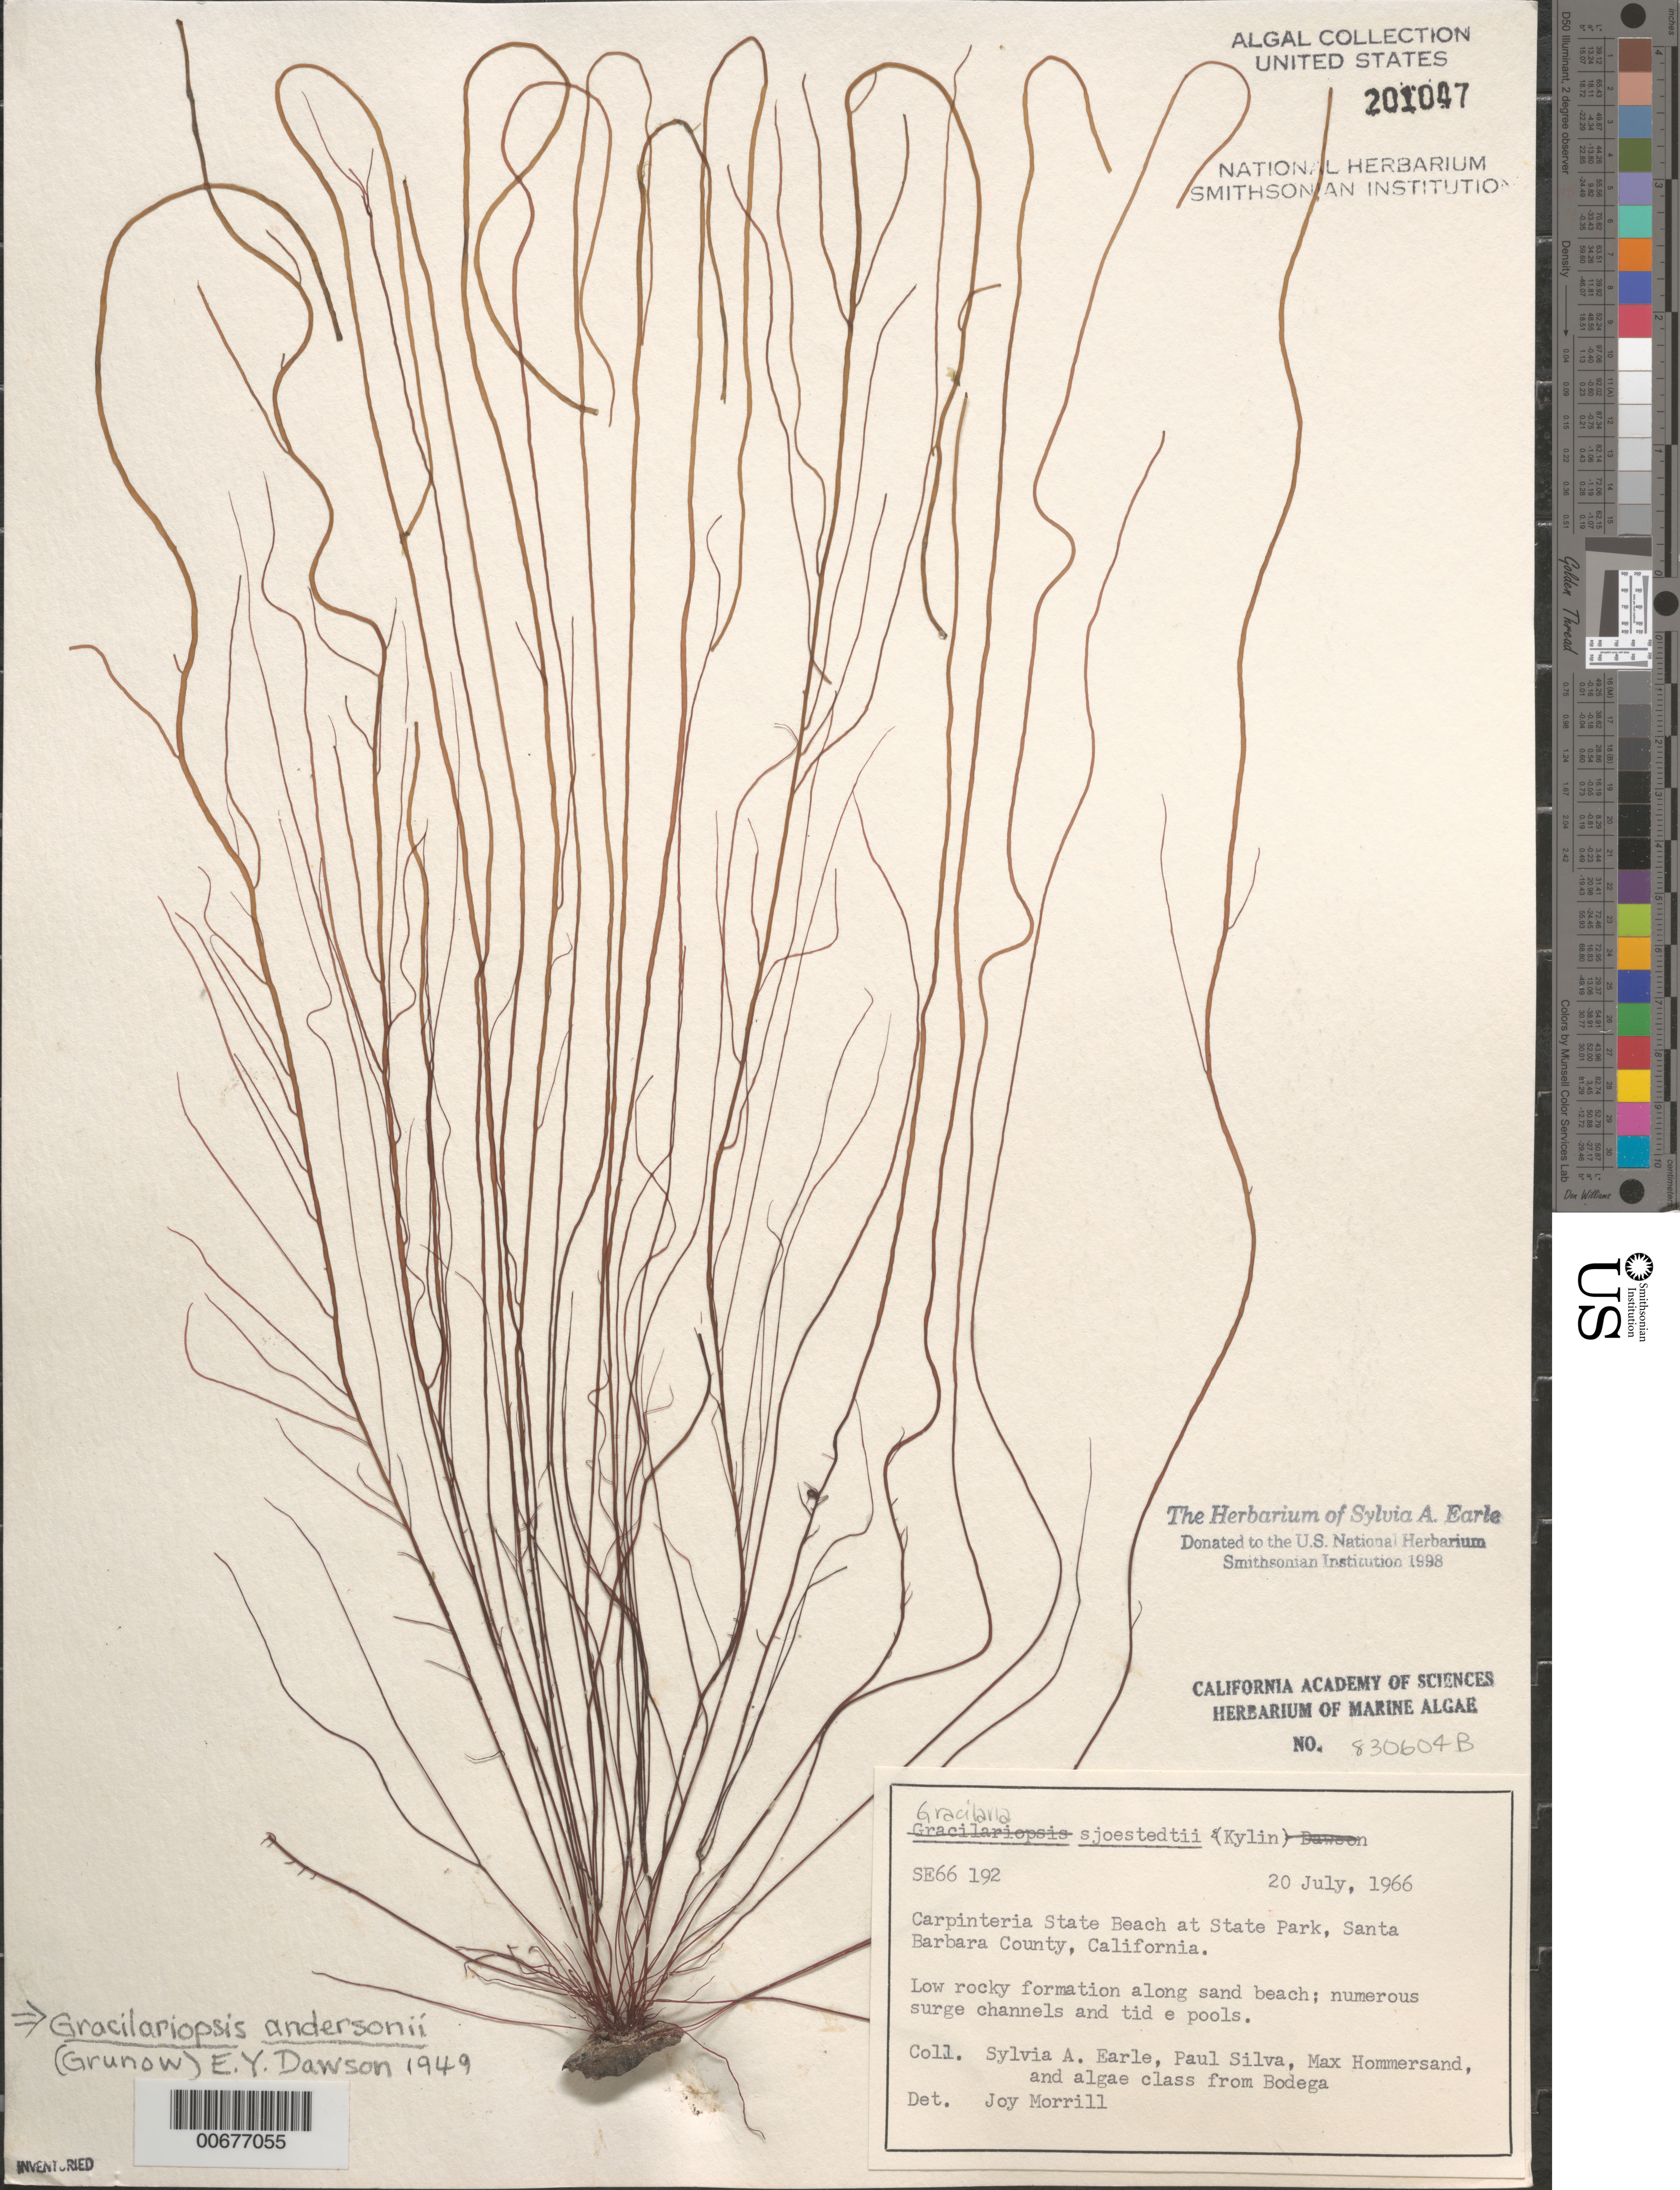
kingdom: Plantae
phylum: Rhodophyta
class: Florideophyceae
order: Gracilariales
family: Gracilariaceae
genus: Gracilariopsis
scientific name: Gracilariopsis andersonii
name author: (Grunow) E.Y. Dawson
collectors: S. A. Earle, P. C. Silva, M. H. Hommersand & Bodega Algae Class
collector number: SE 66192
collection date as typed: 20 Jul 1966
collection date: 1966-07-20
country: United States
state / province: California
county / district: Santa Barbara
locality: Carpinteria State Beach, State Park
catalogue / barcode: US 201047